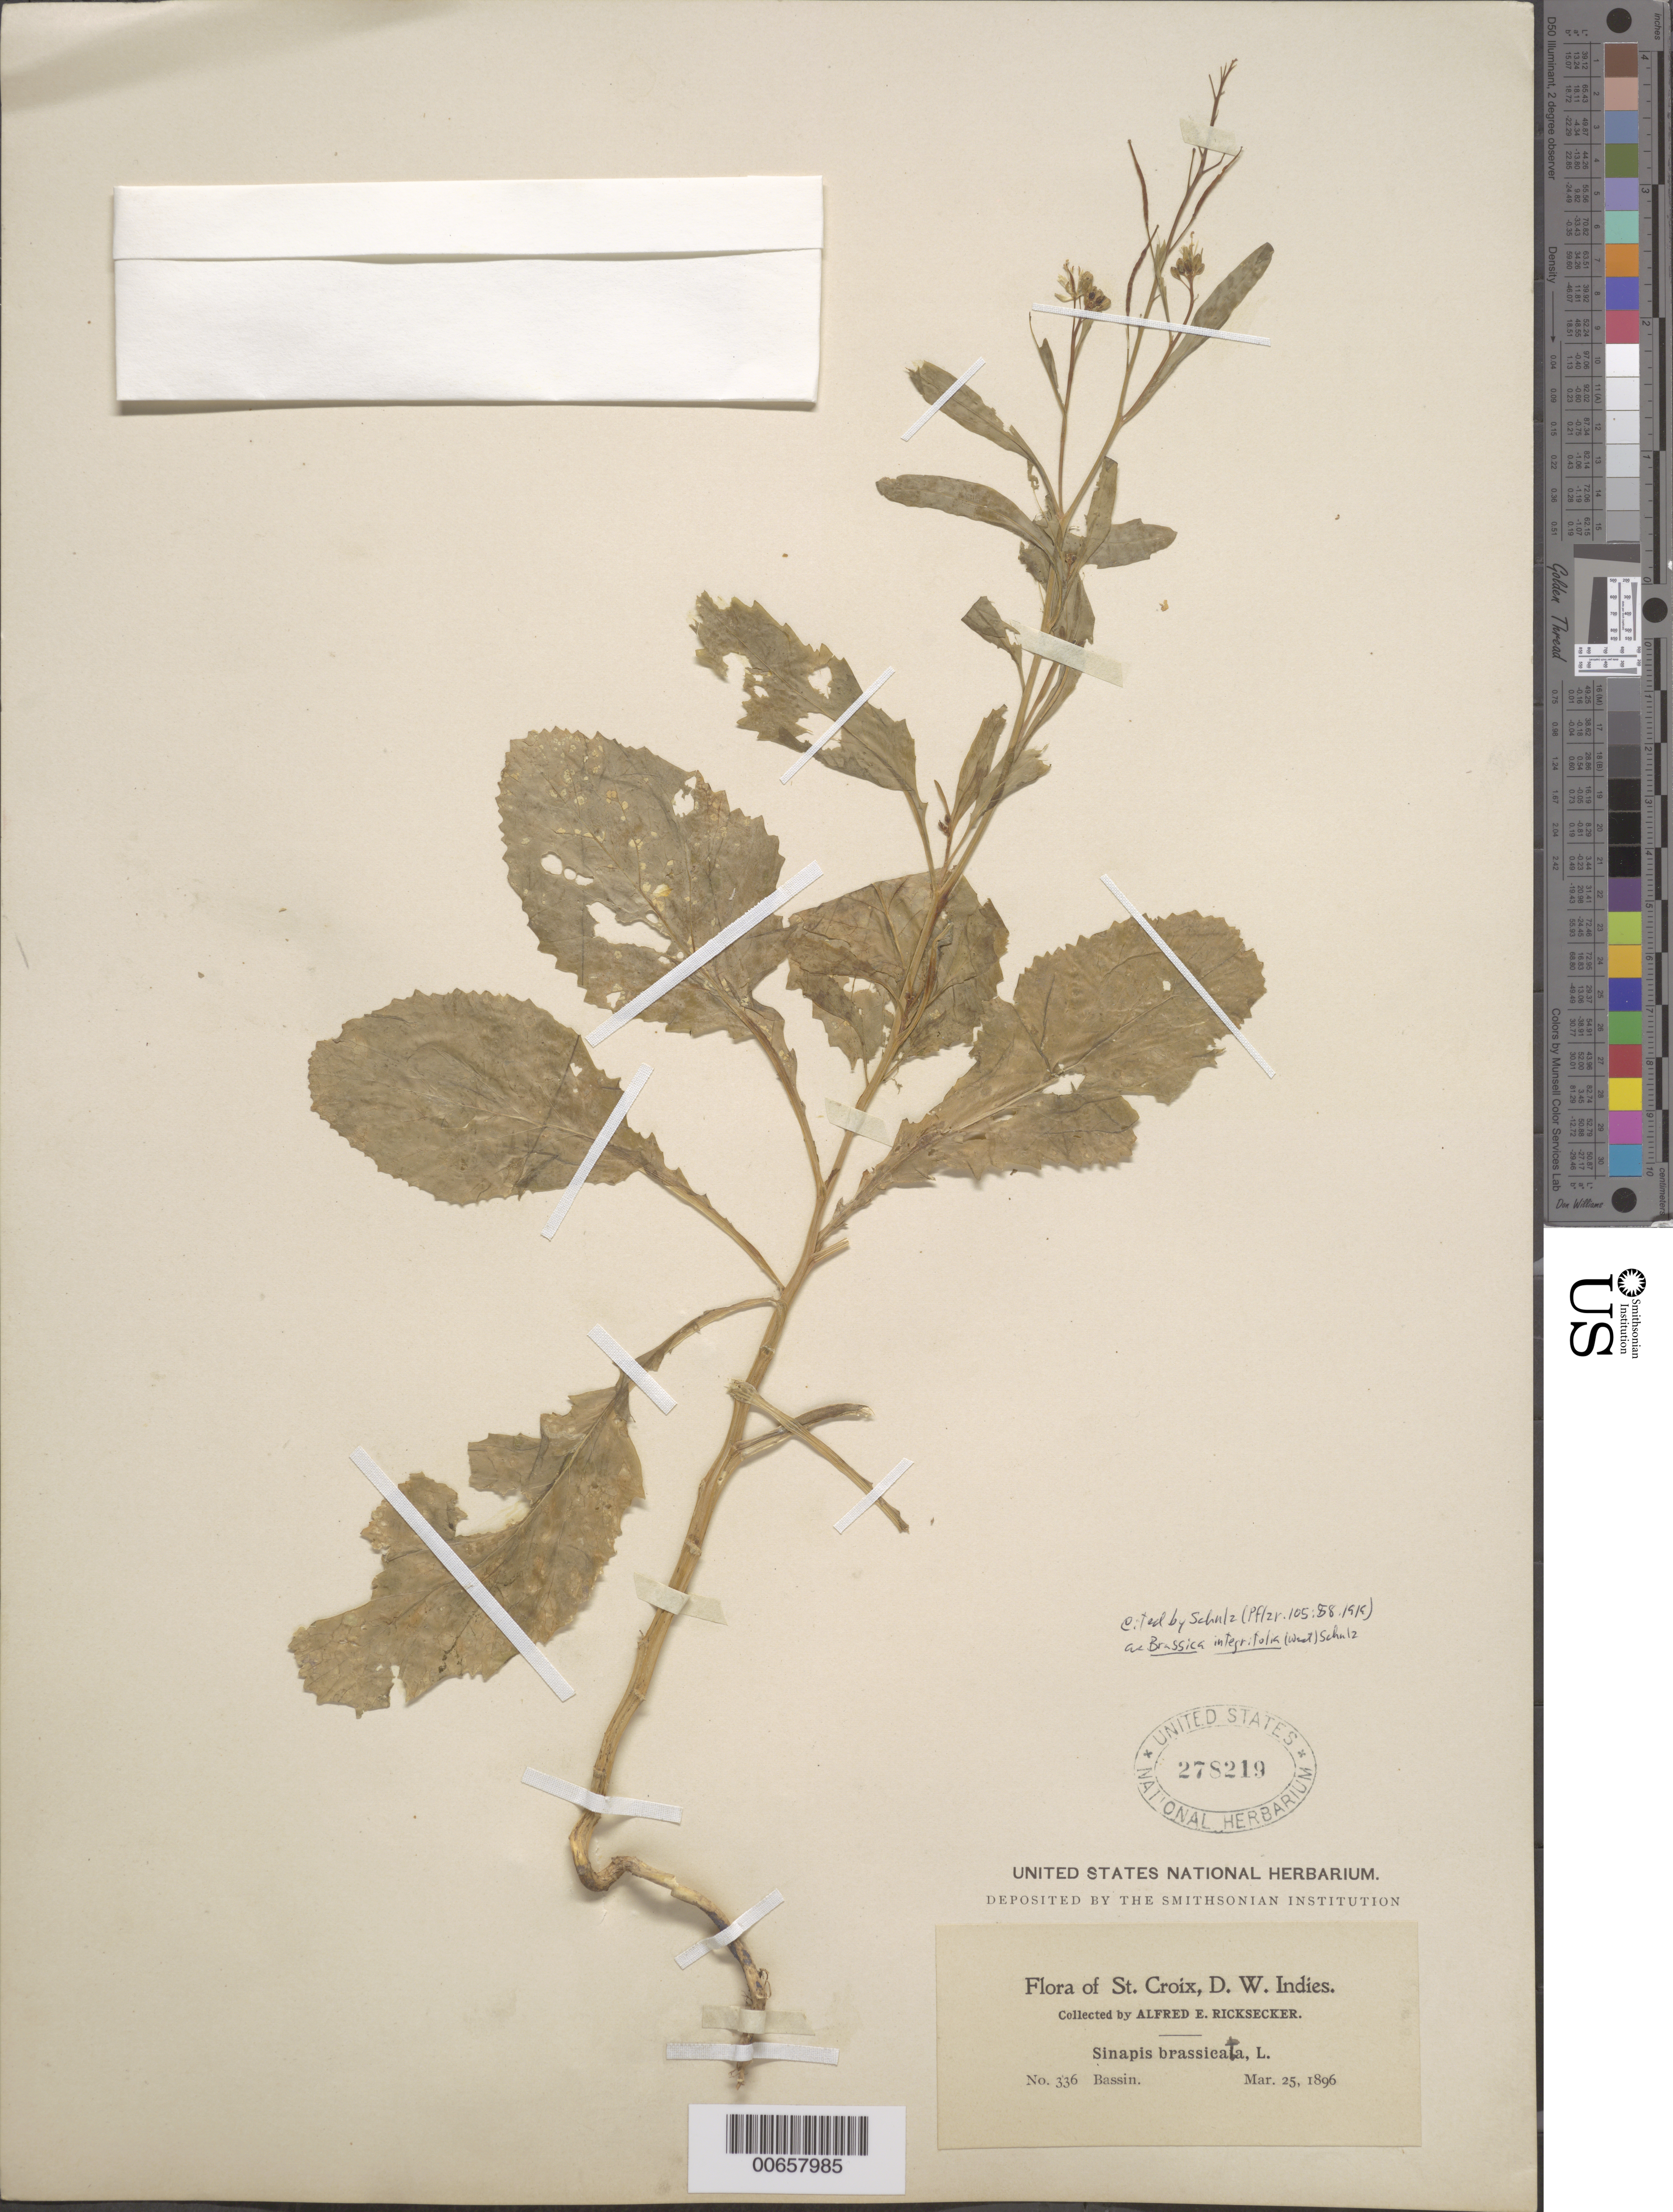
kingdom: Plantae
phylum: Tracheophyta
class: Magnoliopsida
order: Brassicales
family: Brassicaceae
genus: Brassica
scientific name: Brassica integrifolia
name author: (H. West) Rupr.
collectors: A. E. Ricksecker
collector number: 336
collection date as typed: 25 Mar 1896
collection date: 1896-03-25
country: U.S. Virgin Islands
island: St. Croix Island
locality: Bassin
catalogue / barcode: US 278219